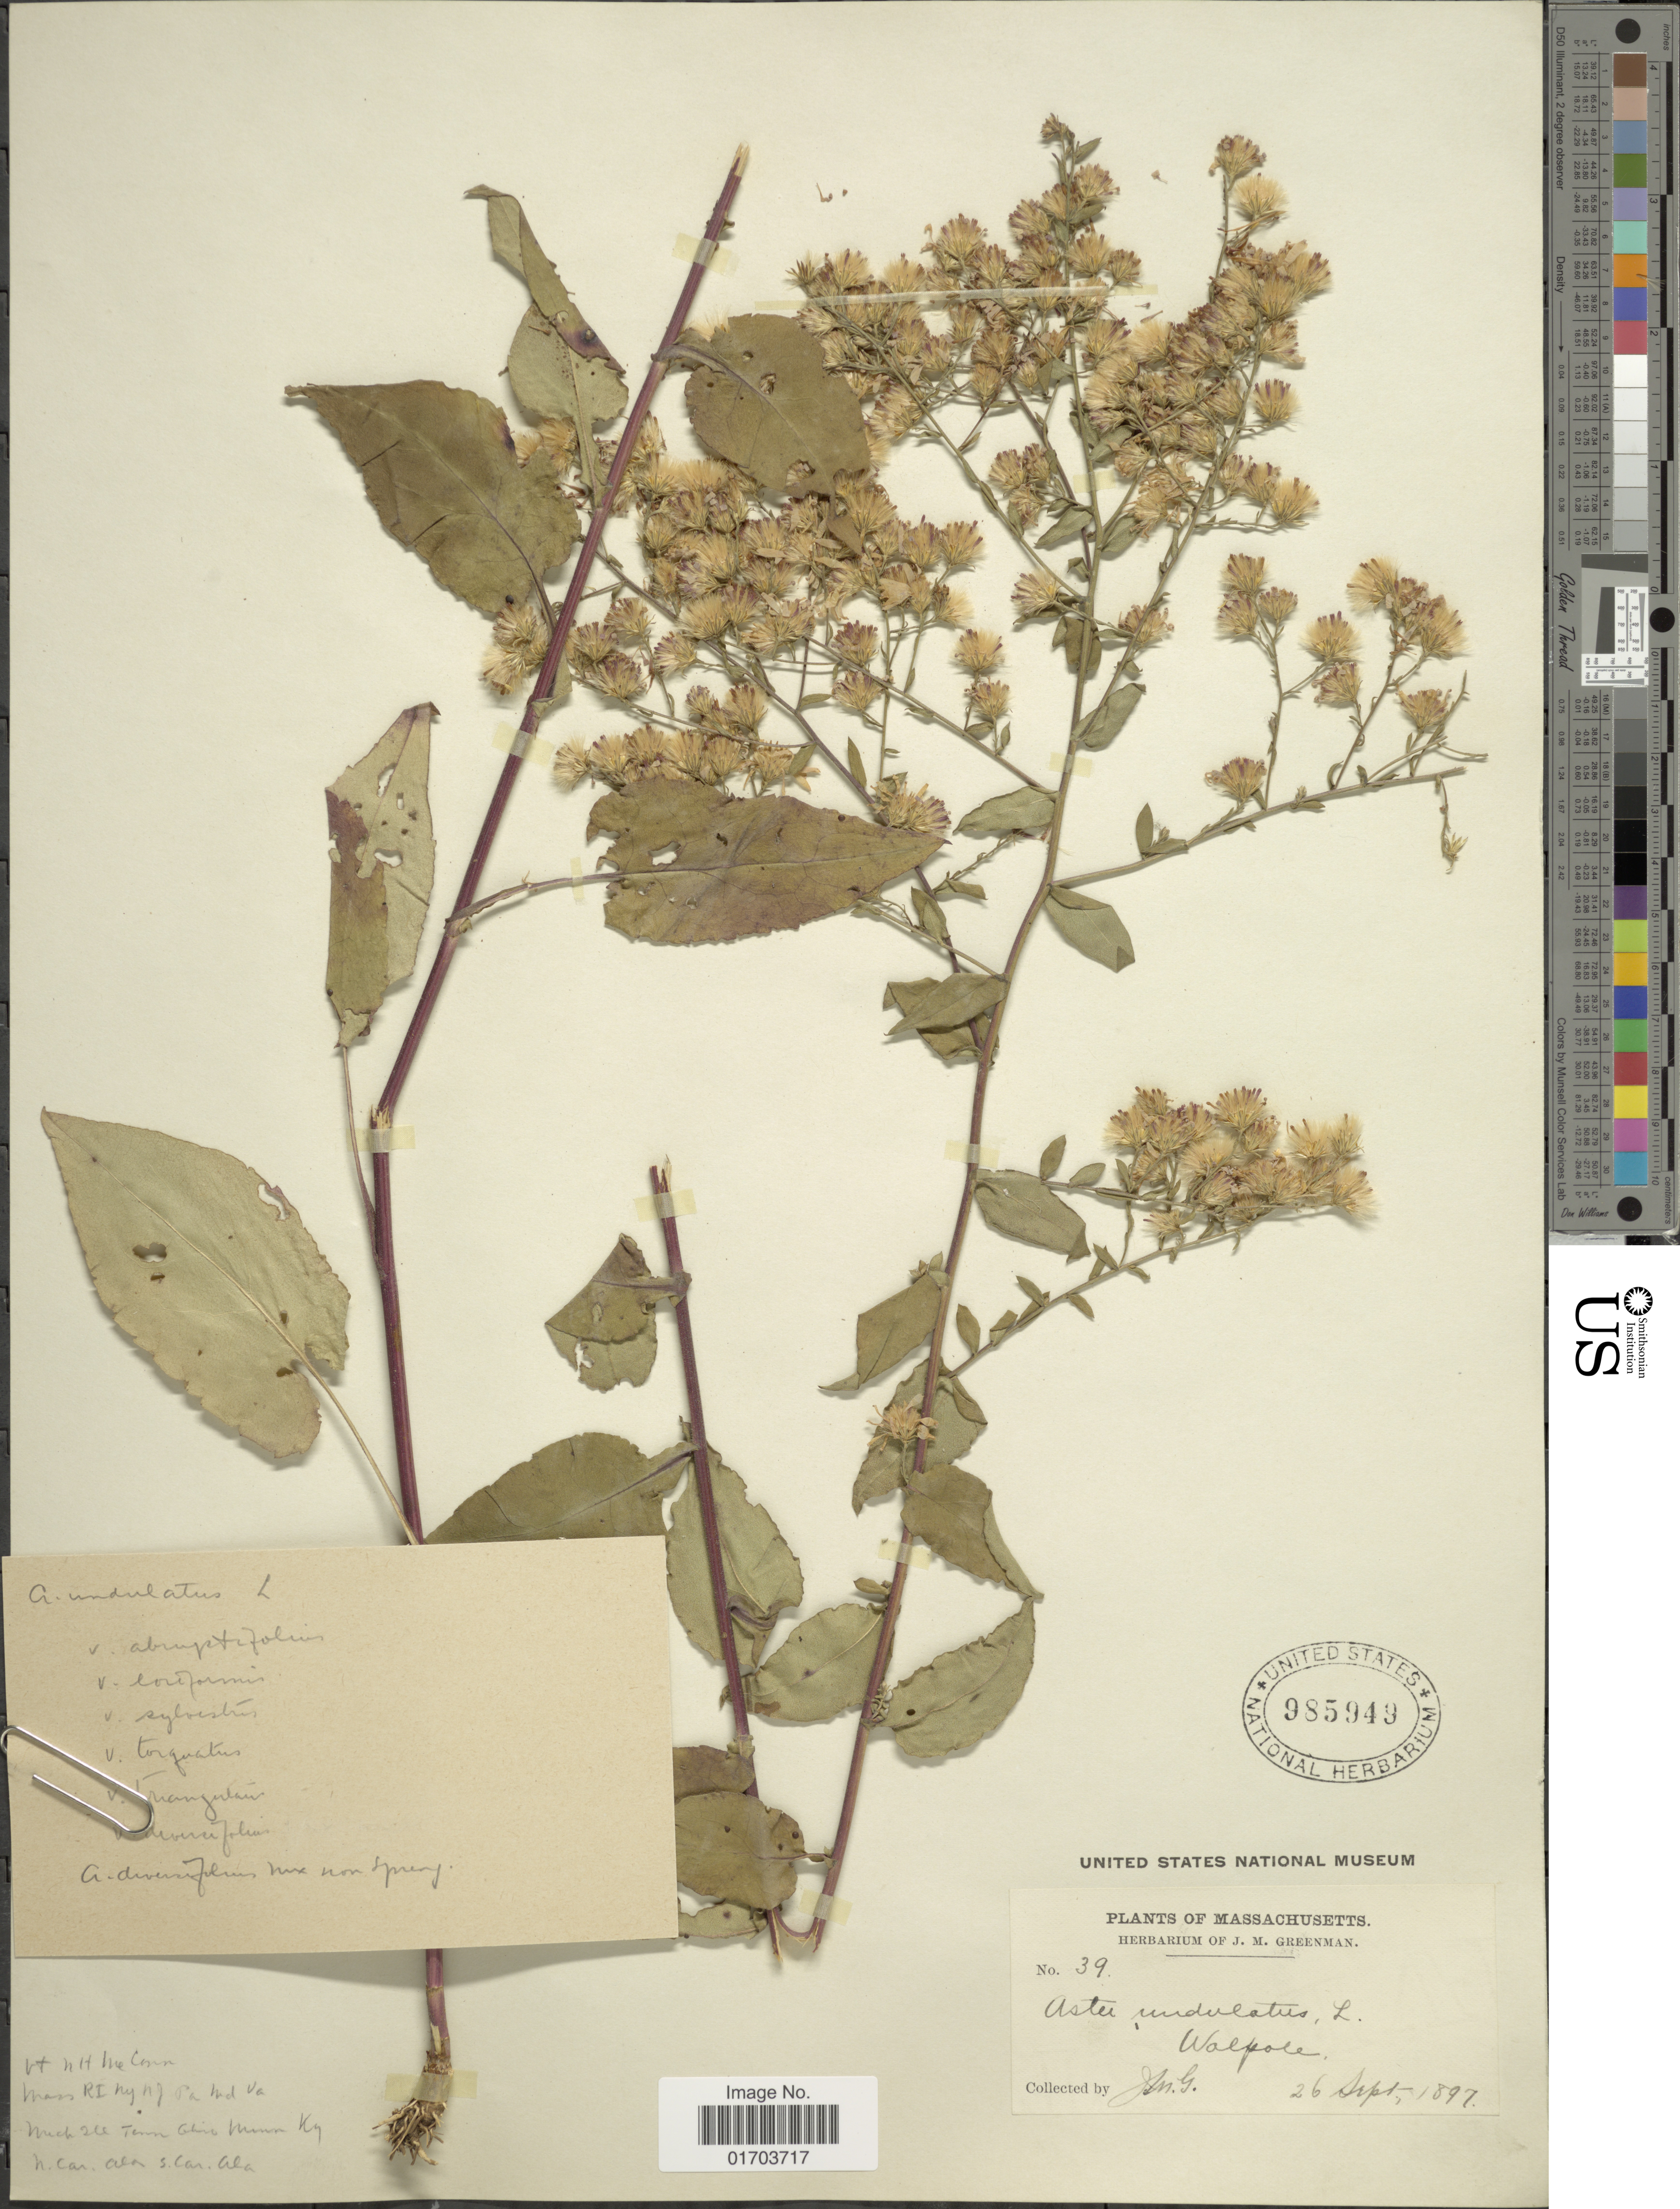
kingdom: Plantae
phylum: Tracheophyta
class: Magnoliopsida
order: Asterales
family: Asteraceae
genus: Symphyotrichum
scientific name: Symphyotrichum undulatum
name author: (L.) G.L. Nesom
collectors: J. M. Greenman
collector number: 39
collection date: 1897-09-26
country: United States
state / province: Massachusetts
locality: Massachusetts. Walpole.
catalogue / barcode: US 985949